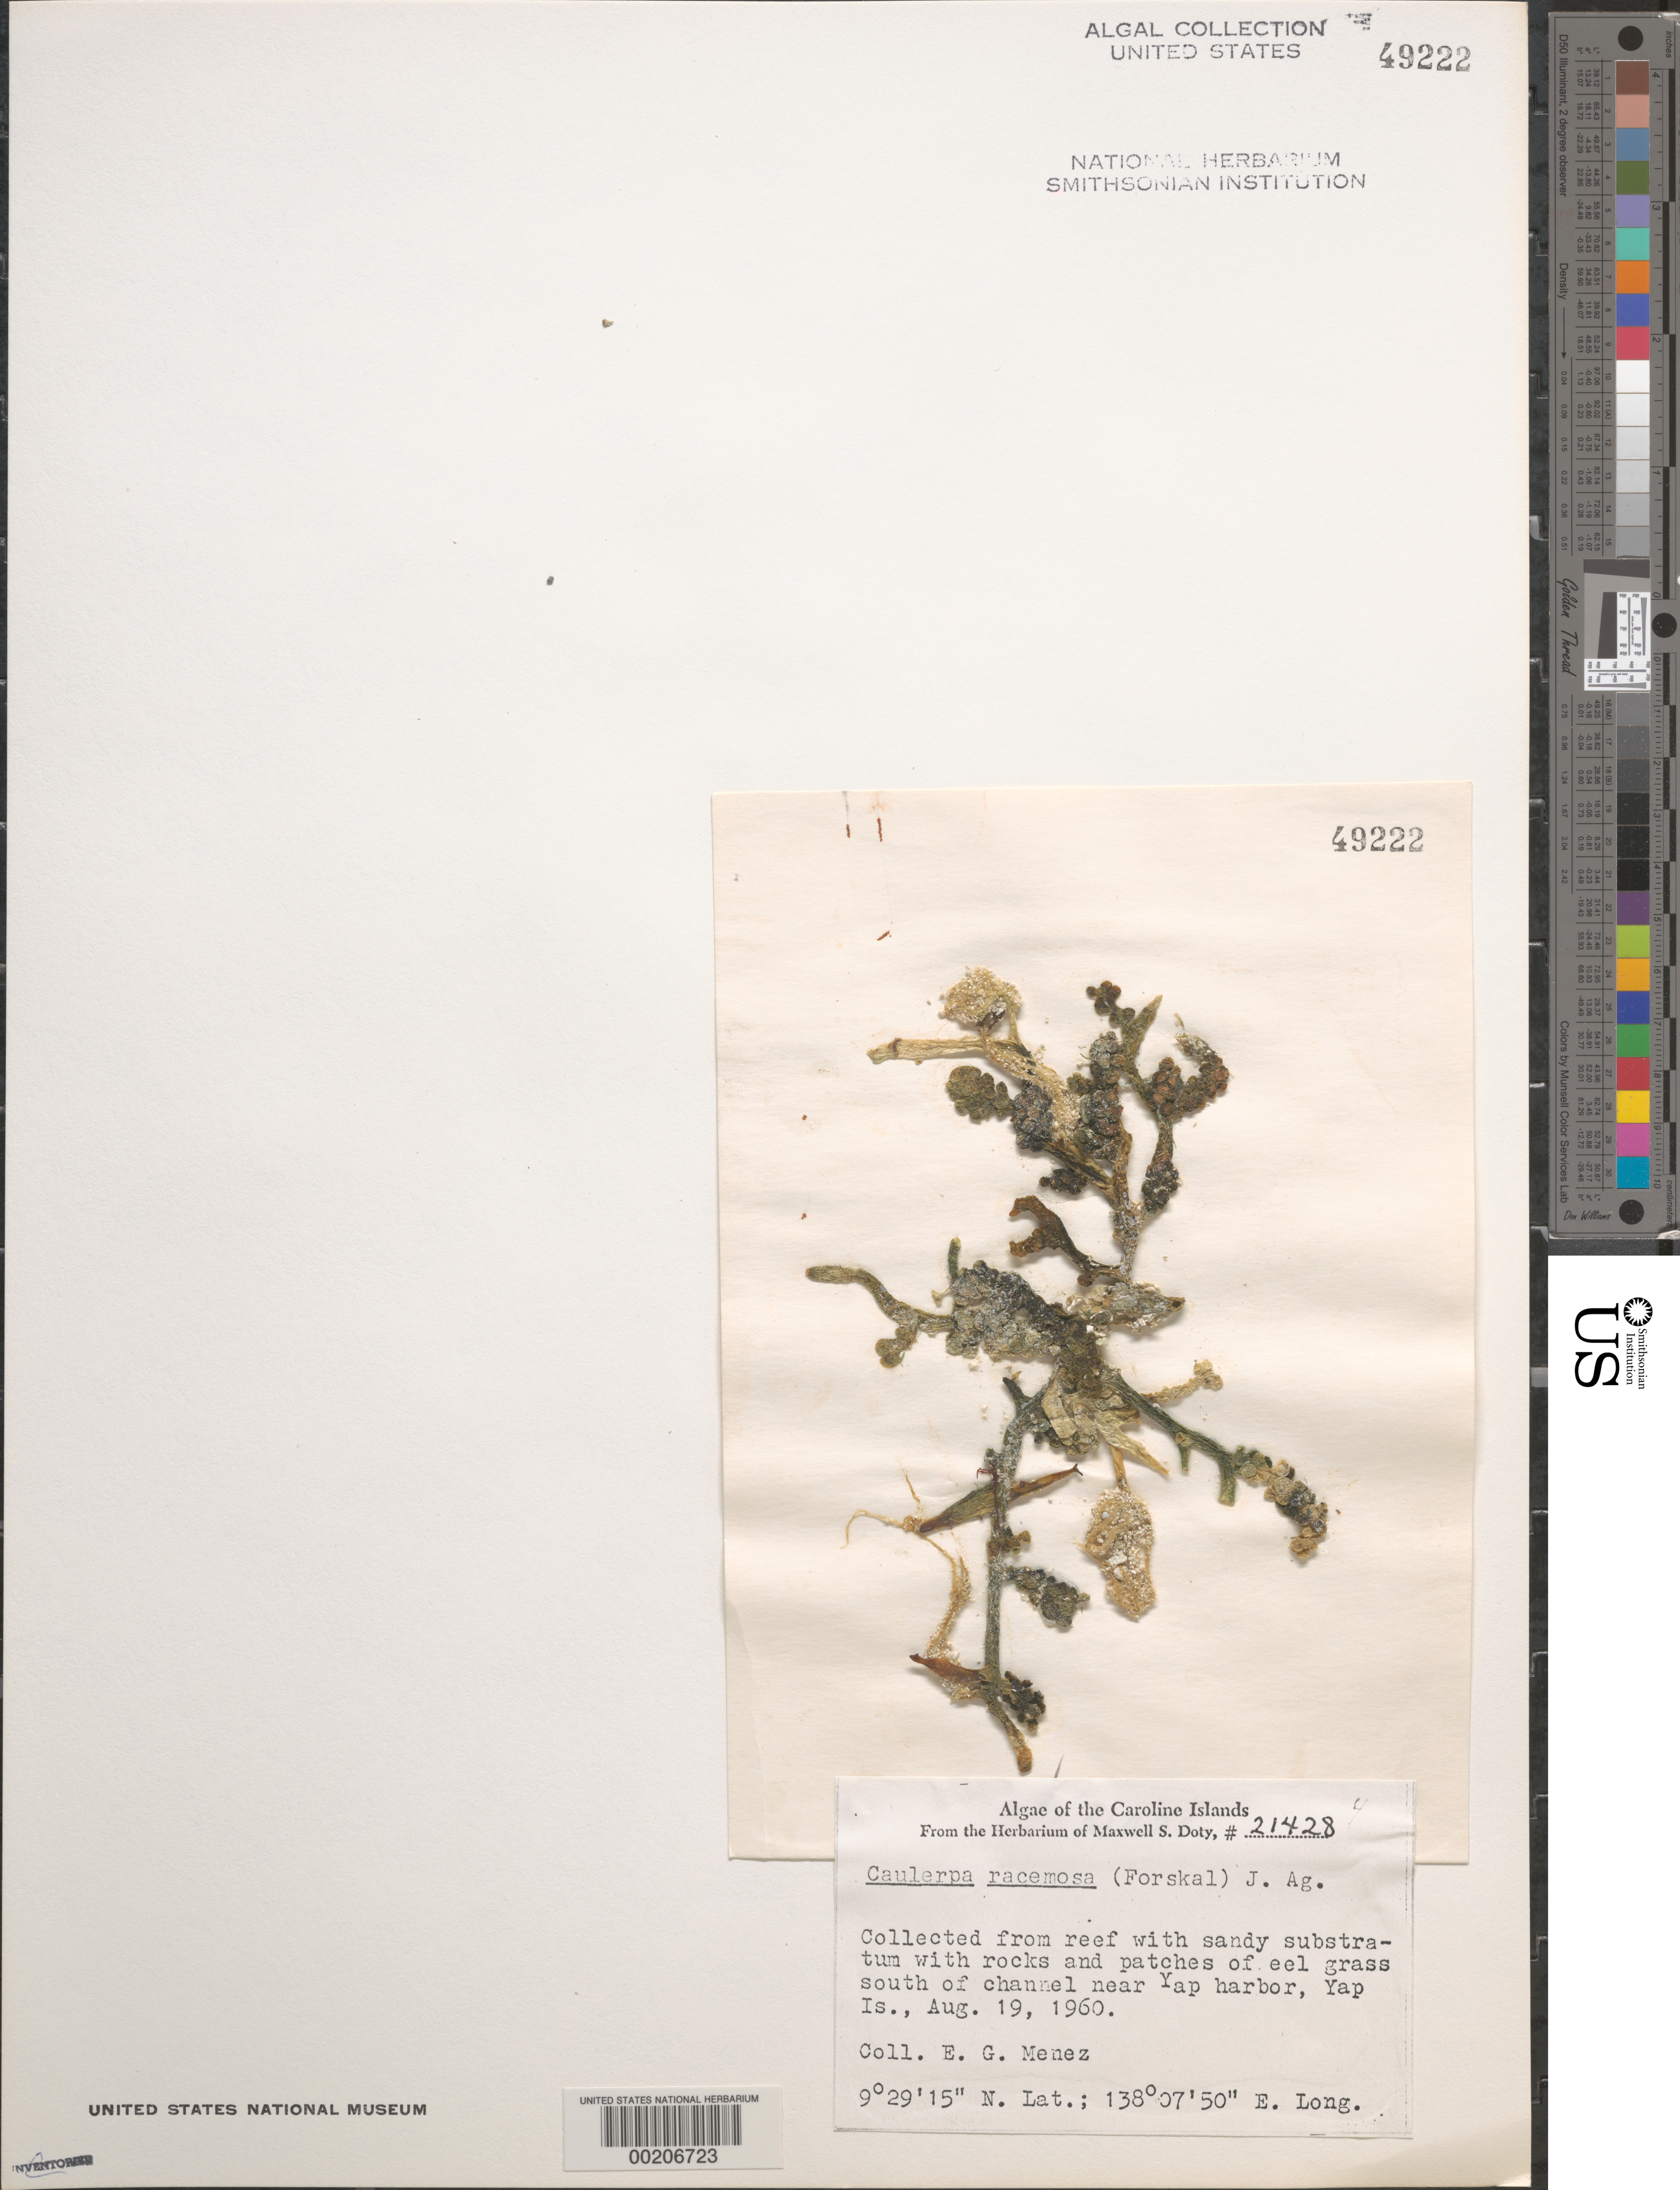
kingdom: Plantae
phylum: Chlorophyta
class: Ulvophyceae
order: Bryopsidales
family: Caulerpaceae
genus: Caulerpa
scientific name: Caulerpa racemosa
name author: (Forssk.) J. Agardh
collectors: Meñez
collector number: MSD 21428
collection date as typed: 19 Aug 1960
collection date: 1960-08-19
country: Micronesia, Federated States of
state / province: Yap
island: Yap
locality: Near Yap Harbor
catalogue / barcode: US 49222